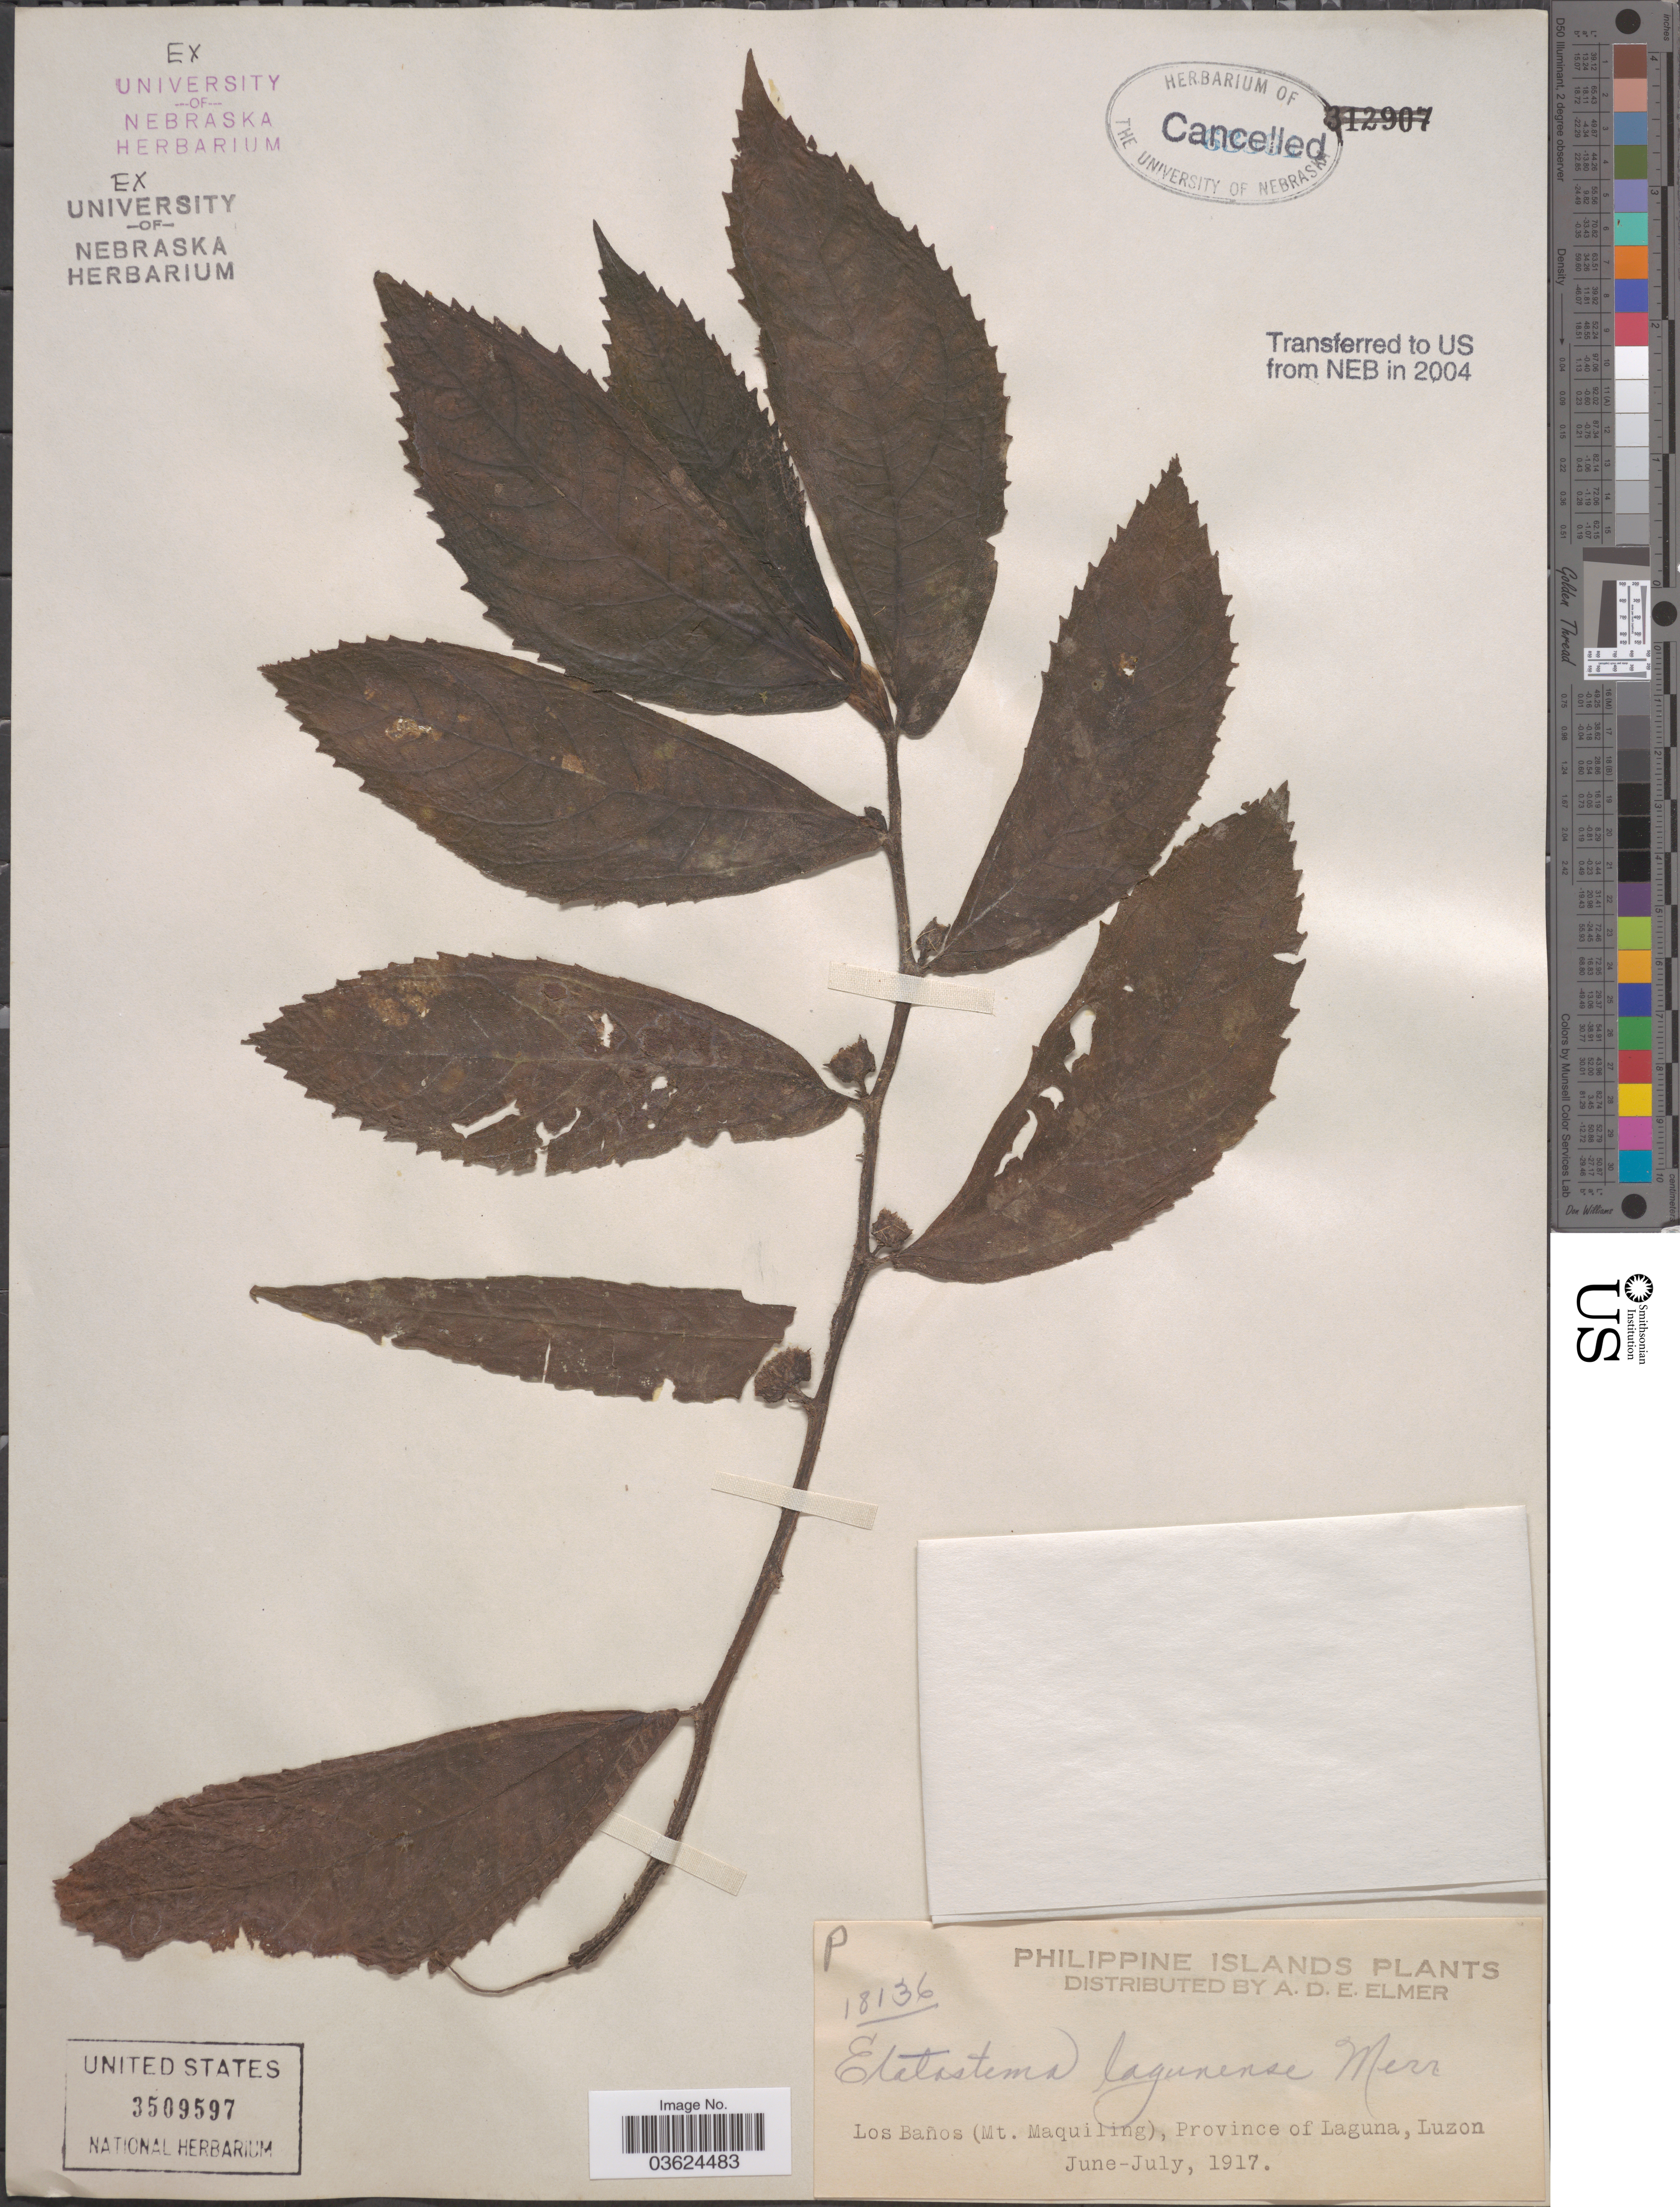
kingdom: Plantae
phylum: Tracheophyta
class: Magnoliopsida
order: Rosales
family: Urticaceae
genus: Elatostema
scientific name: Elatostema lagunense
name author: Merr. in C.B. Rob.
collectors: A. D. E. Elmer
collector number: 18136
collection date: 1917-06/1917-07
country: Philippines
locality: Philippine Islands. Los Baños (Mt. Maquiling), Province of Laguna. Luzon.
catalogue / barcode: US 3509597